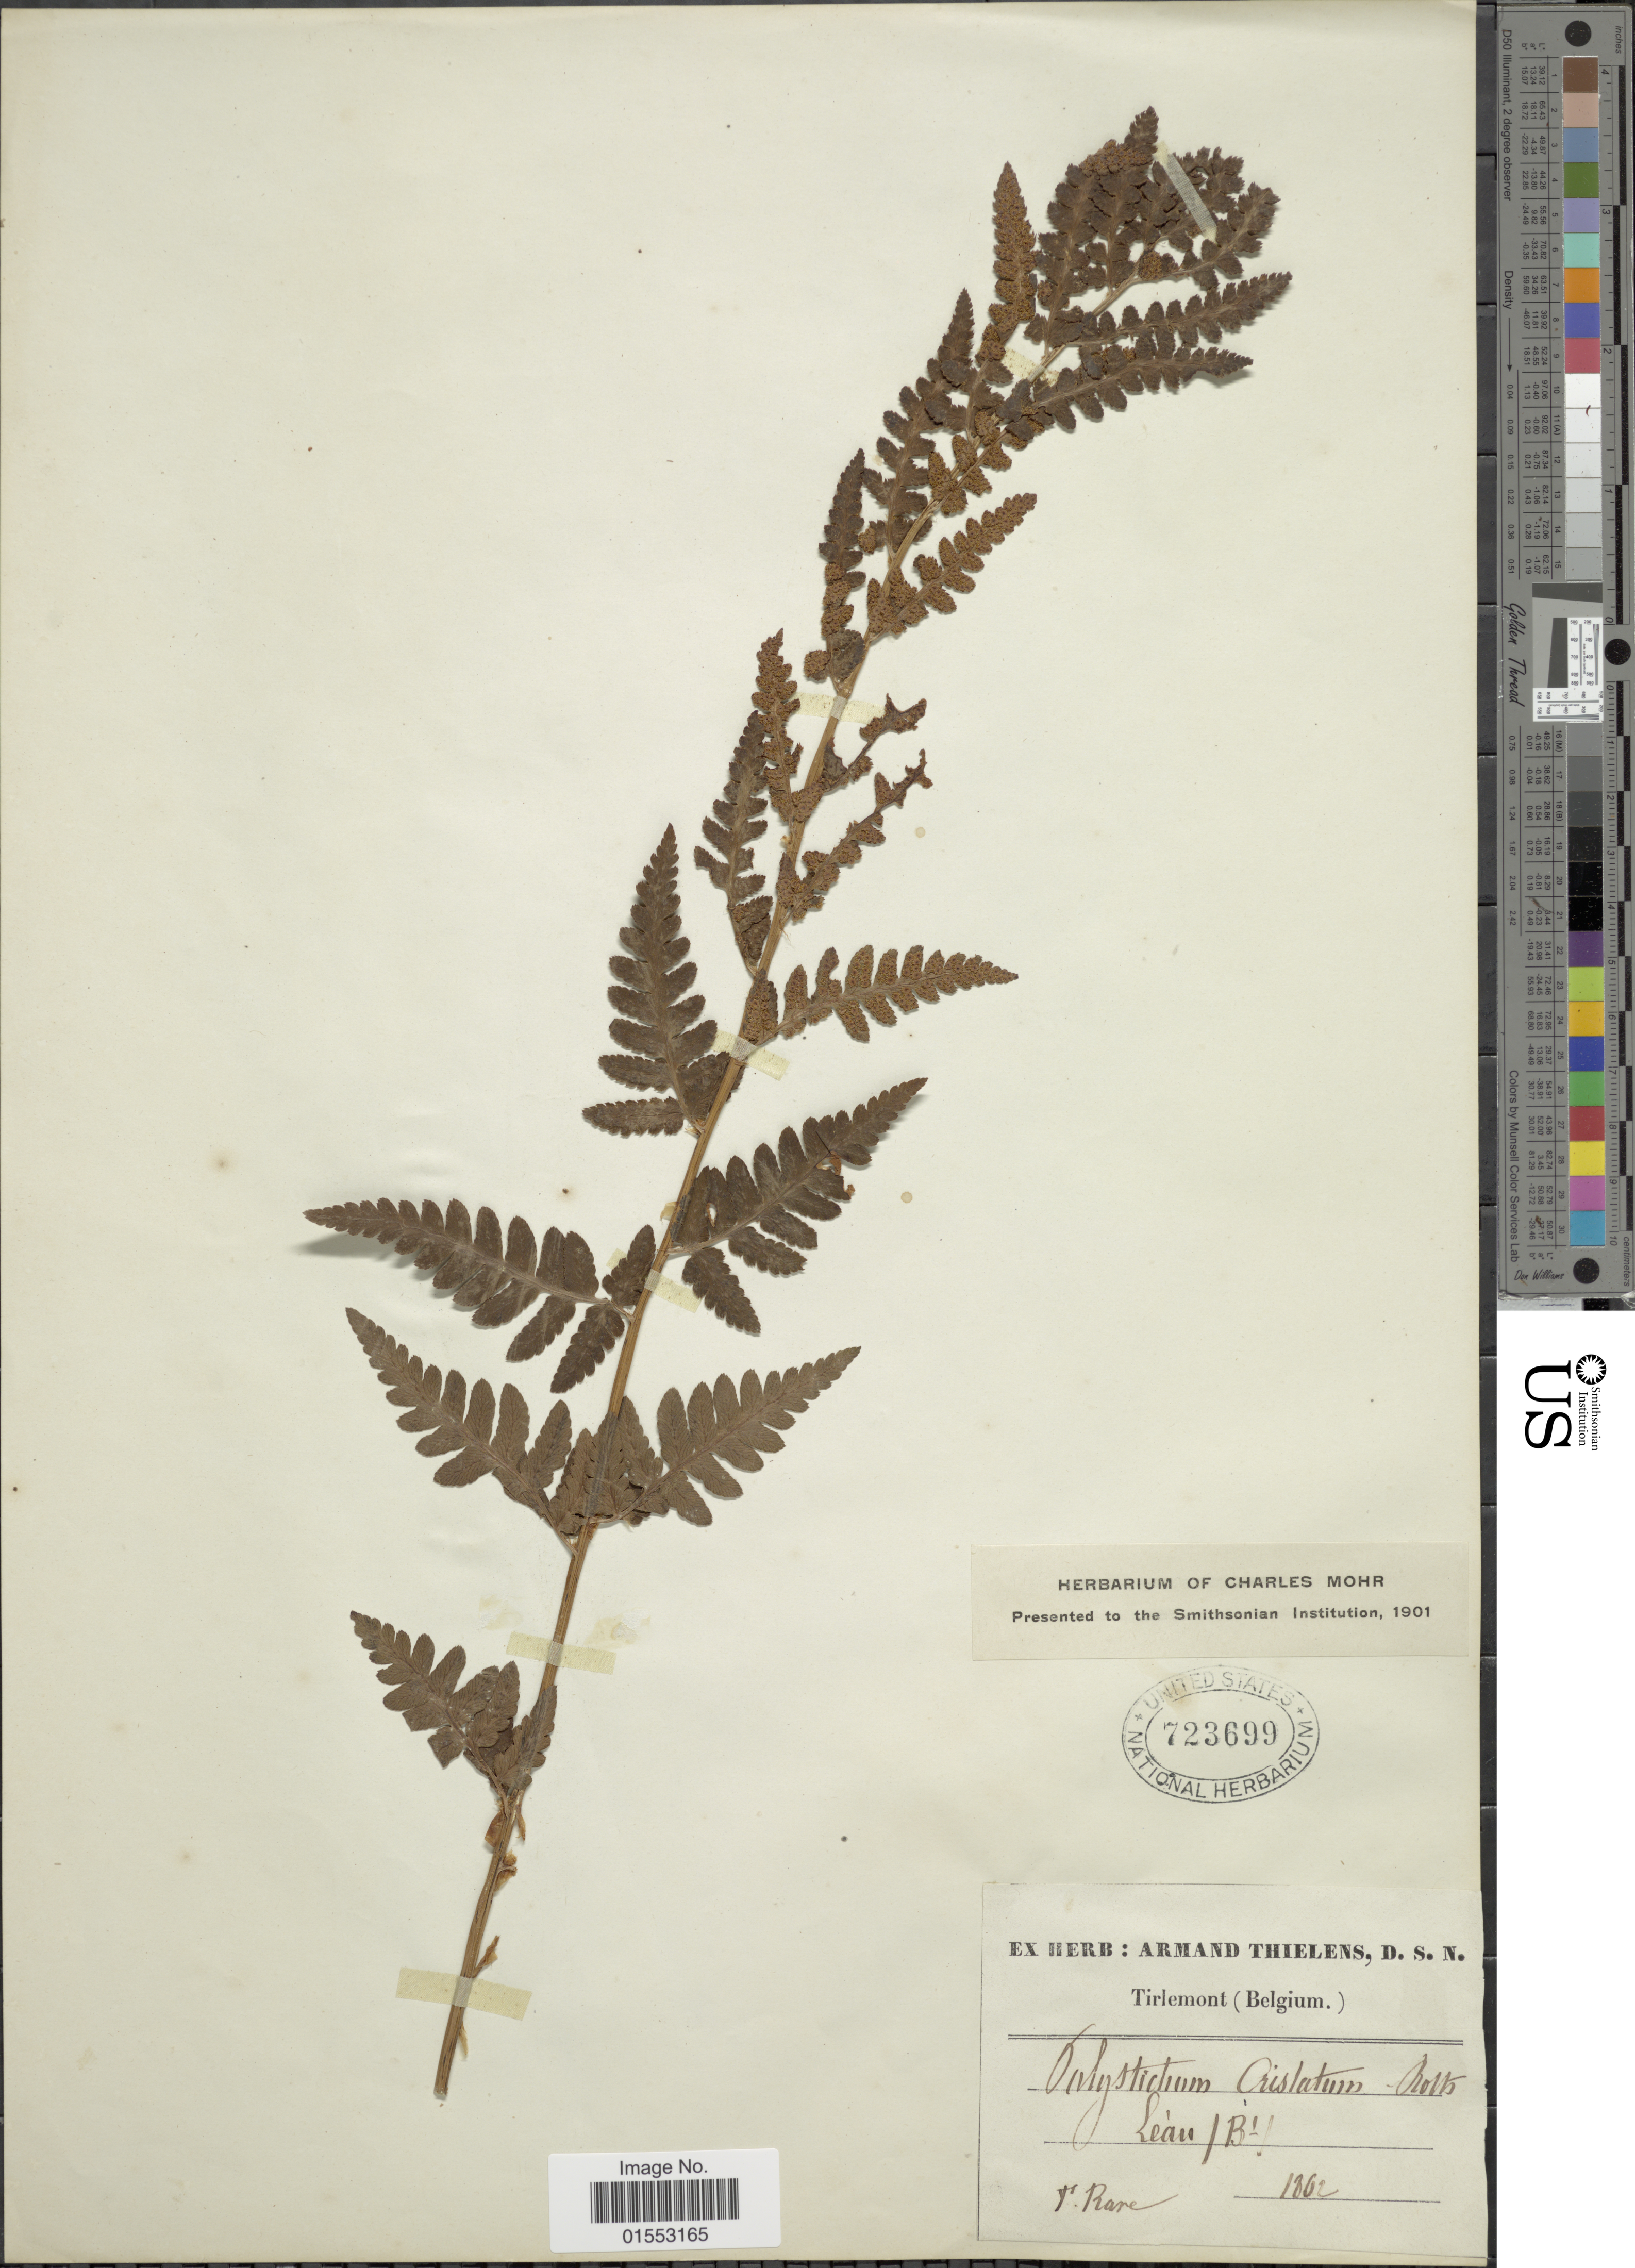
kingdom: Plantae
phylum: Tracheophyta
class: Polypodiopsida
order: Polypodiales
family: Dryopteridaceae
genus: Dryopteris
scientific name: Dryopteris cristata var. spinulosa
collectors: T. Rare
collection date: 1862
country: Belgium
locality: Tirlemont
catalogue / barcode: US 723699